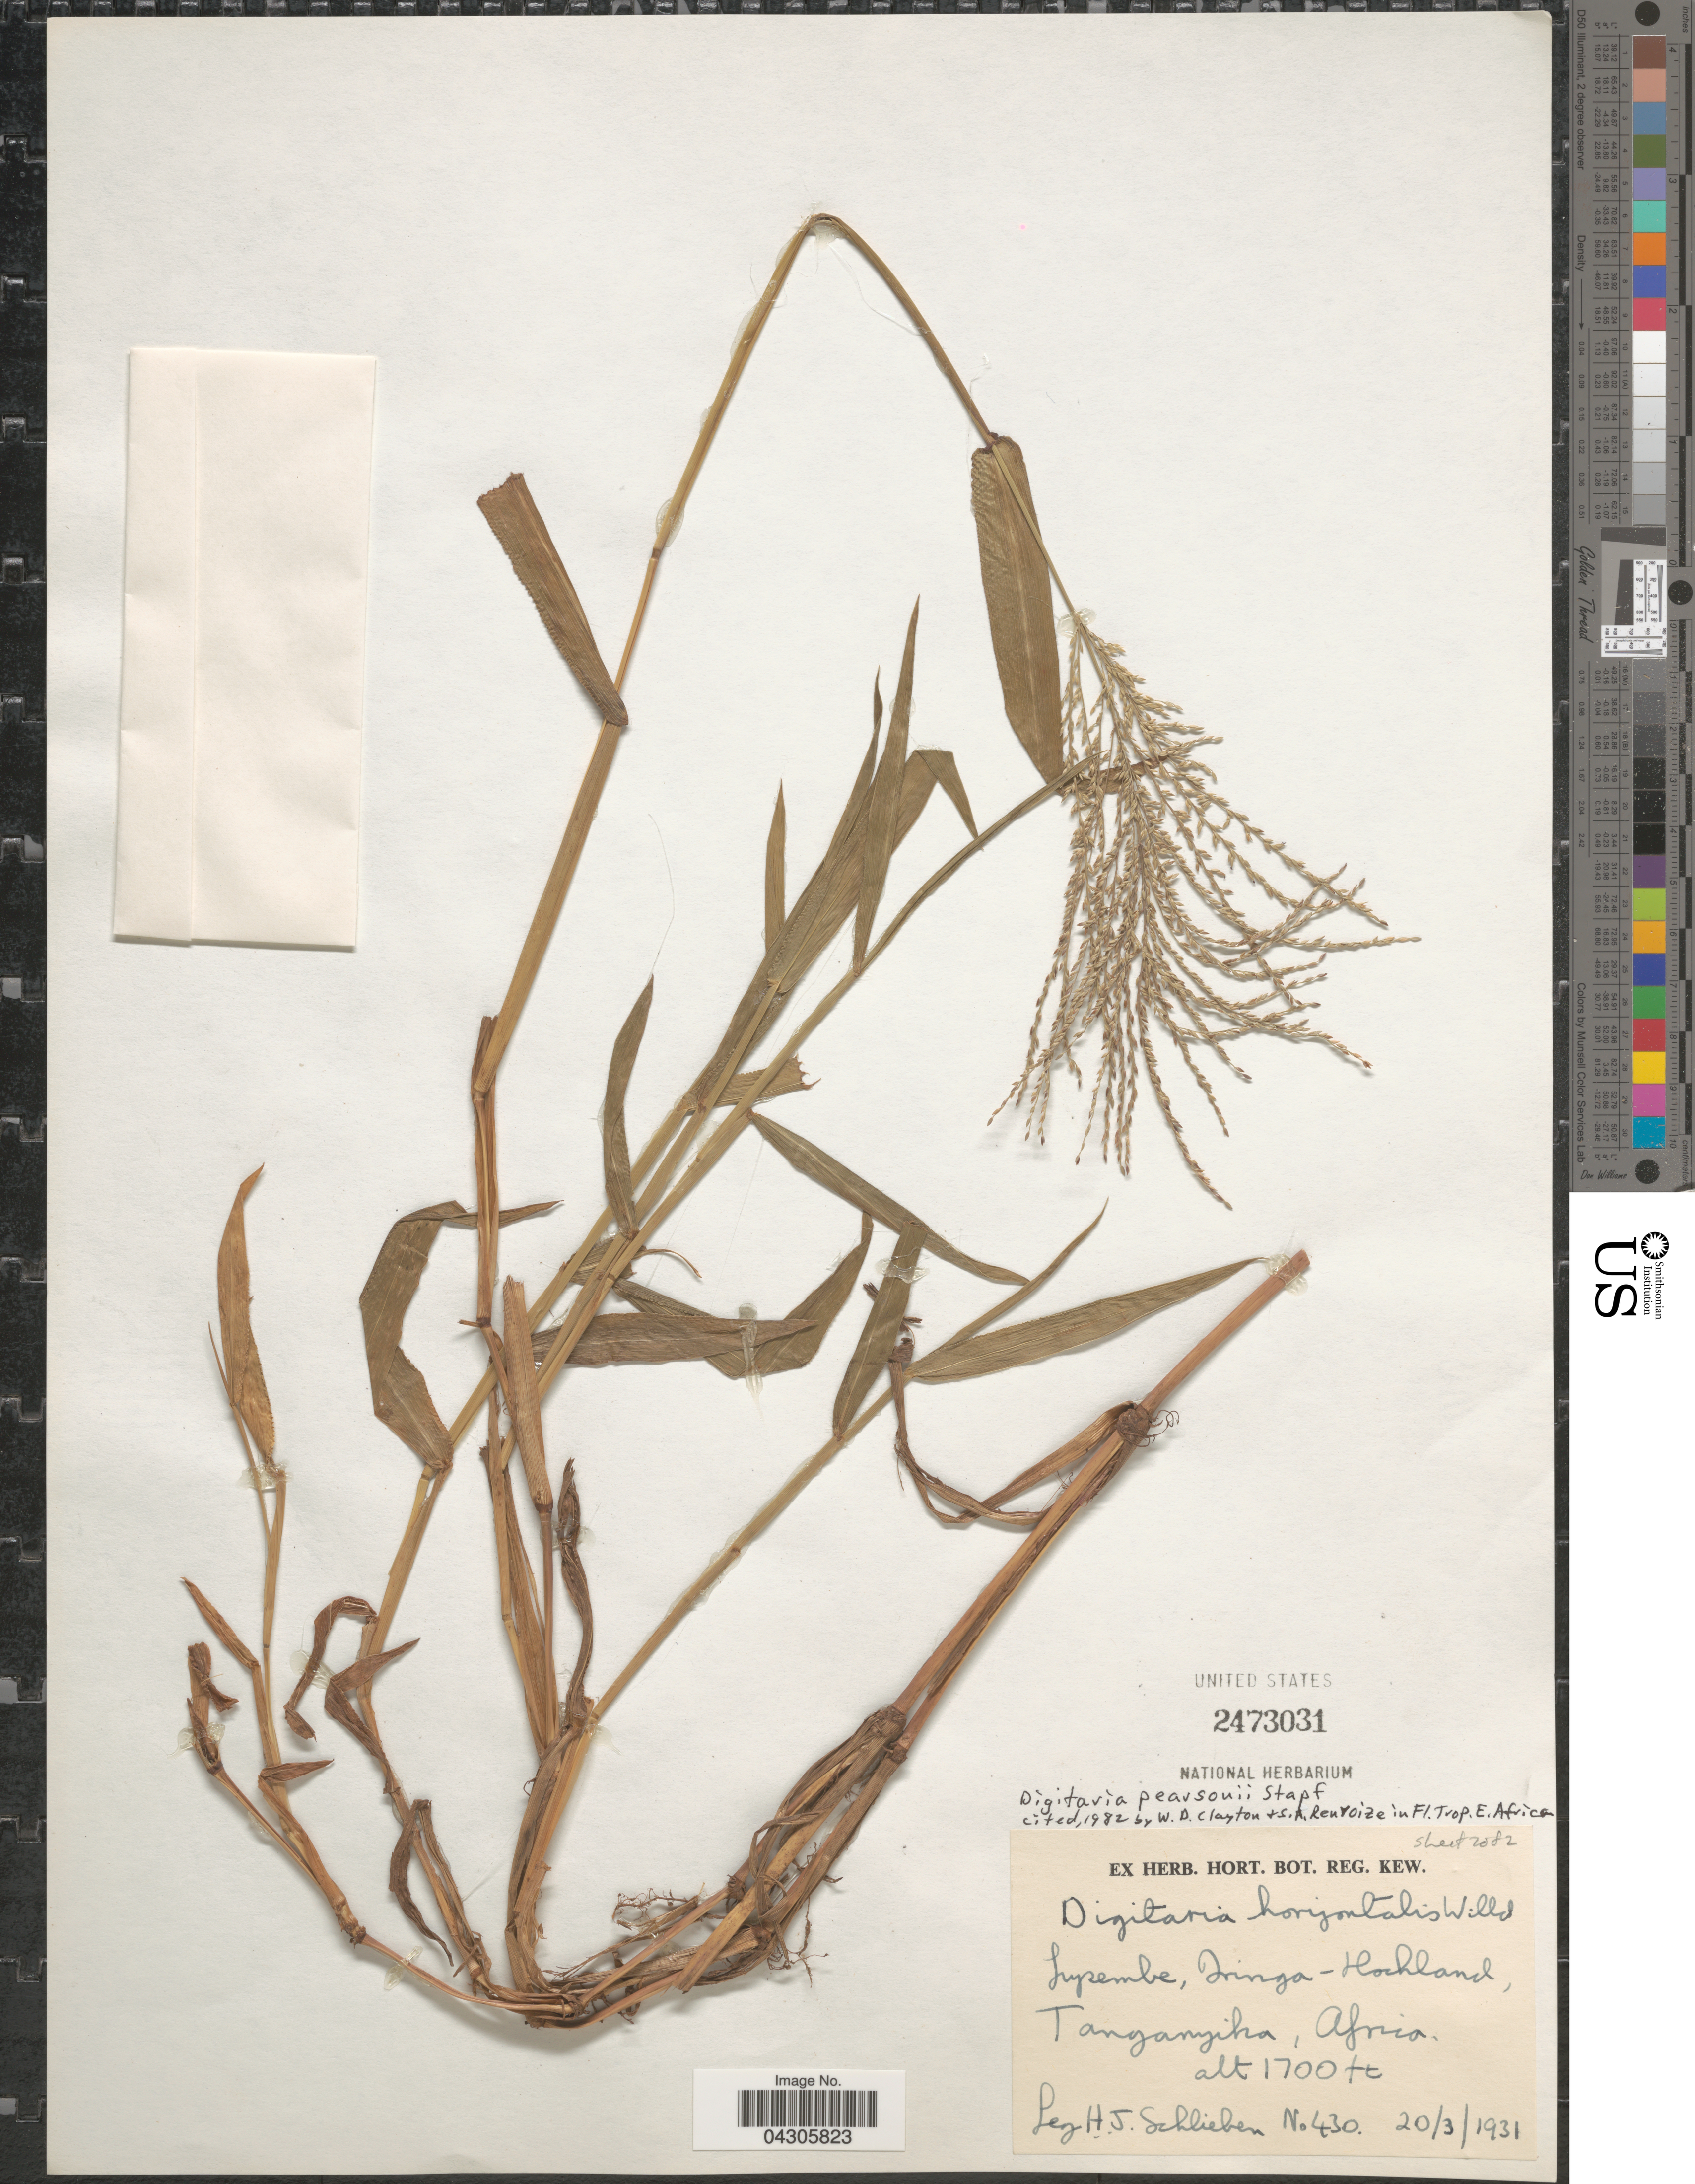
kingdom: Plantae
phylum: Tracheophyta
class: Liliopsida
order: Poales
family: Poaceae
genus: Digitaria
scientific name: Digitaria pearsonii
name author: Stapf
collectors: H. J. Schlieben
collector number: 430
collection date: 1931-03-20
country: Tanzania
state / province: Iringa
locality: Lupembe, Iringa-Hochland, Tanganyika.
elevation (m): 518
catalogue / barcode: US 2473031